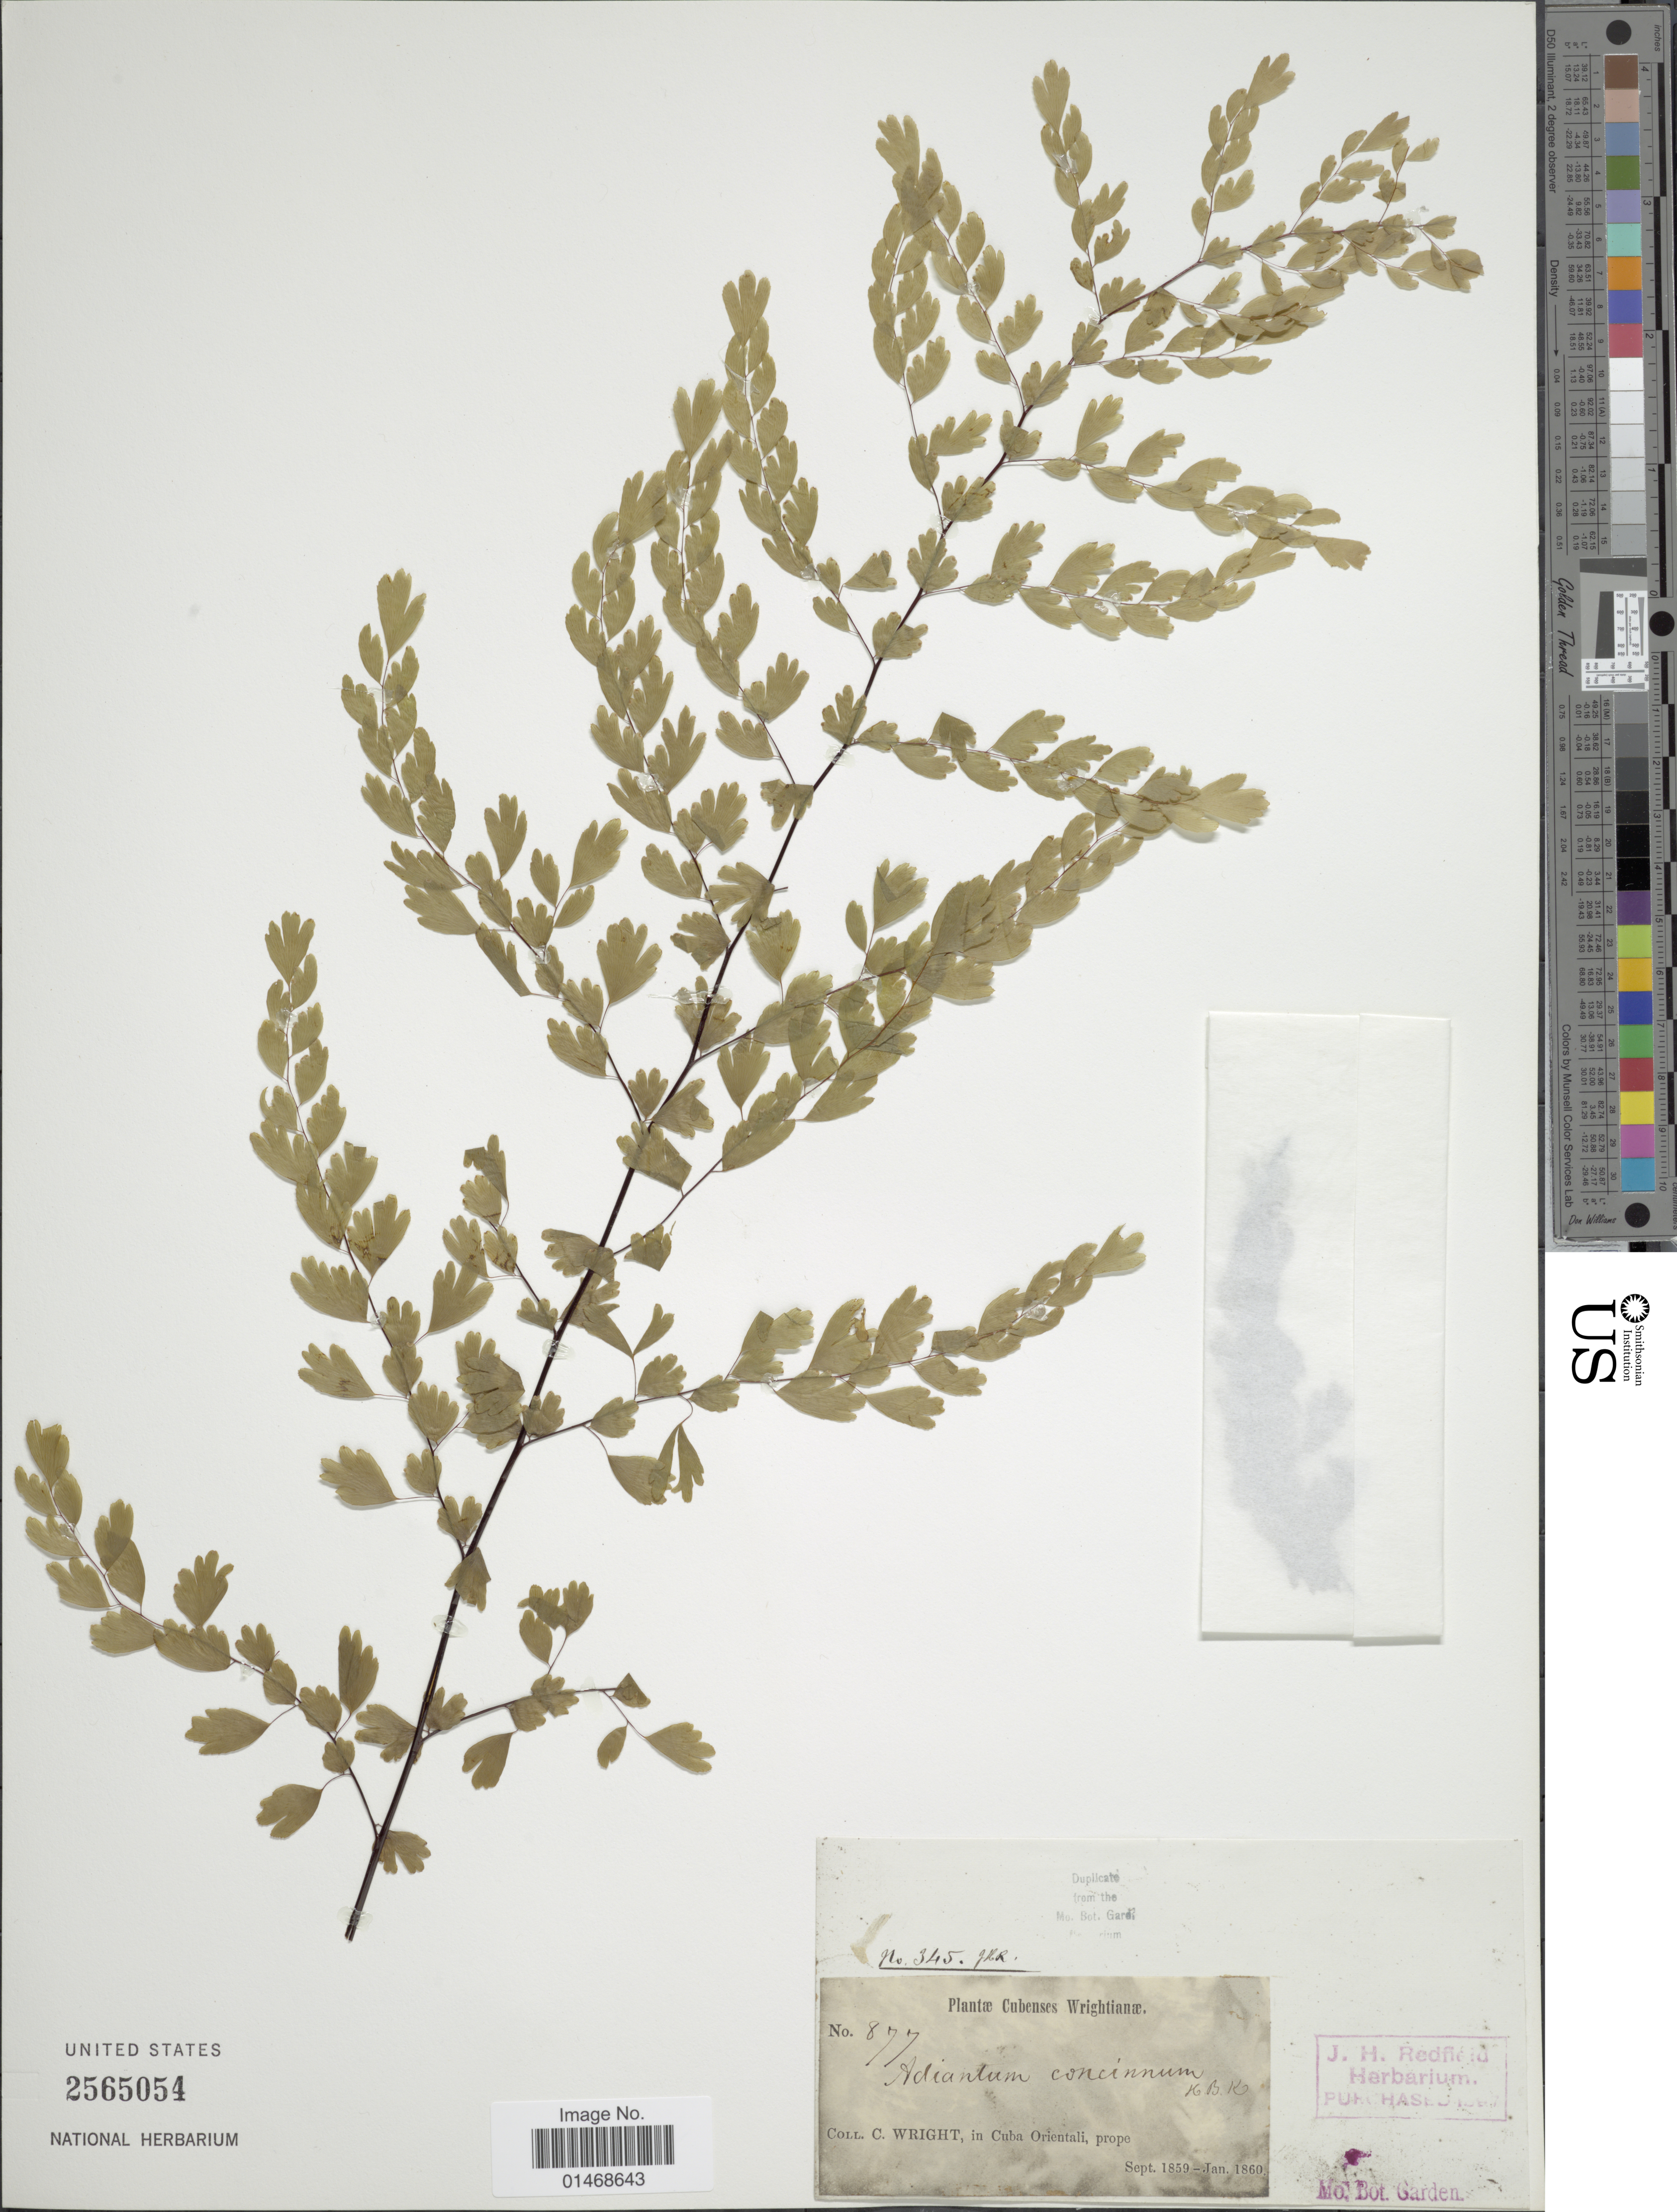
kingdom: Plantae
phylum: Tracheophyta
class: Polypodiopsida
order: Polypodiales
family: Pteridaceae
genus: Adiantum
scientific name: Adiantum concinnum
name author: Humb. & Bonpl. ex Willd.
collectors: C. Wright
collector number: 877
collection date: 1859-09/1860-01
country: Cuba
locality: In Cuba Orientali, prope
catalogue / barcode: US 2565054